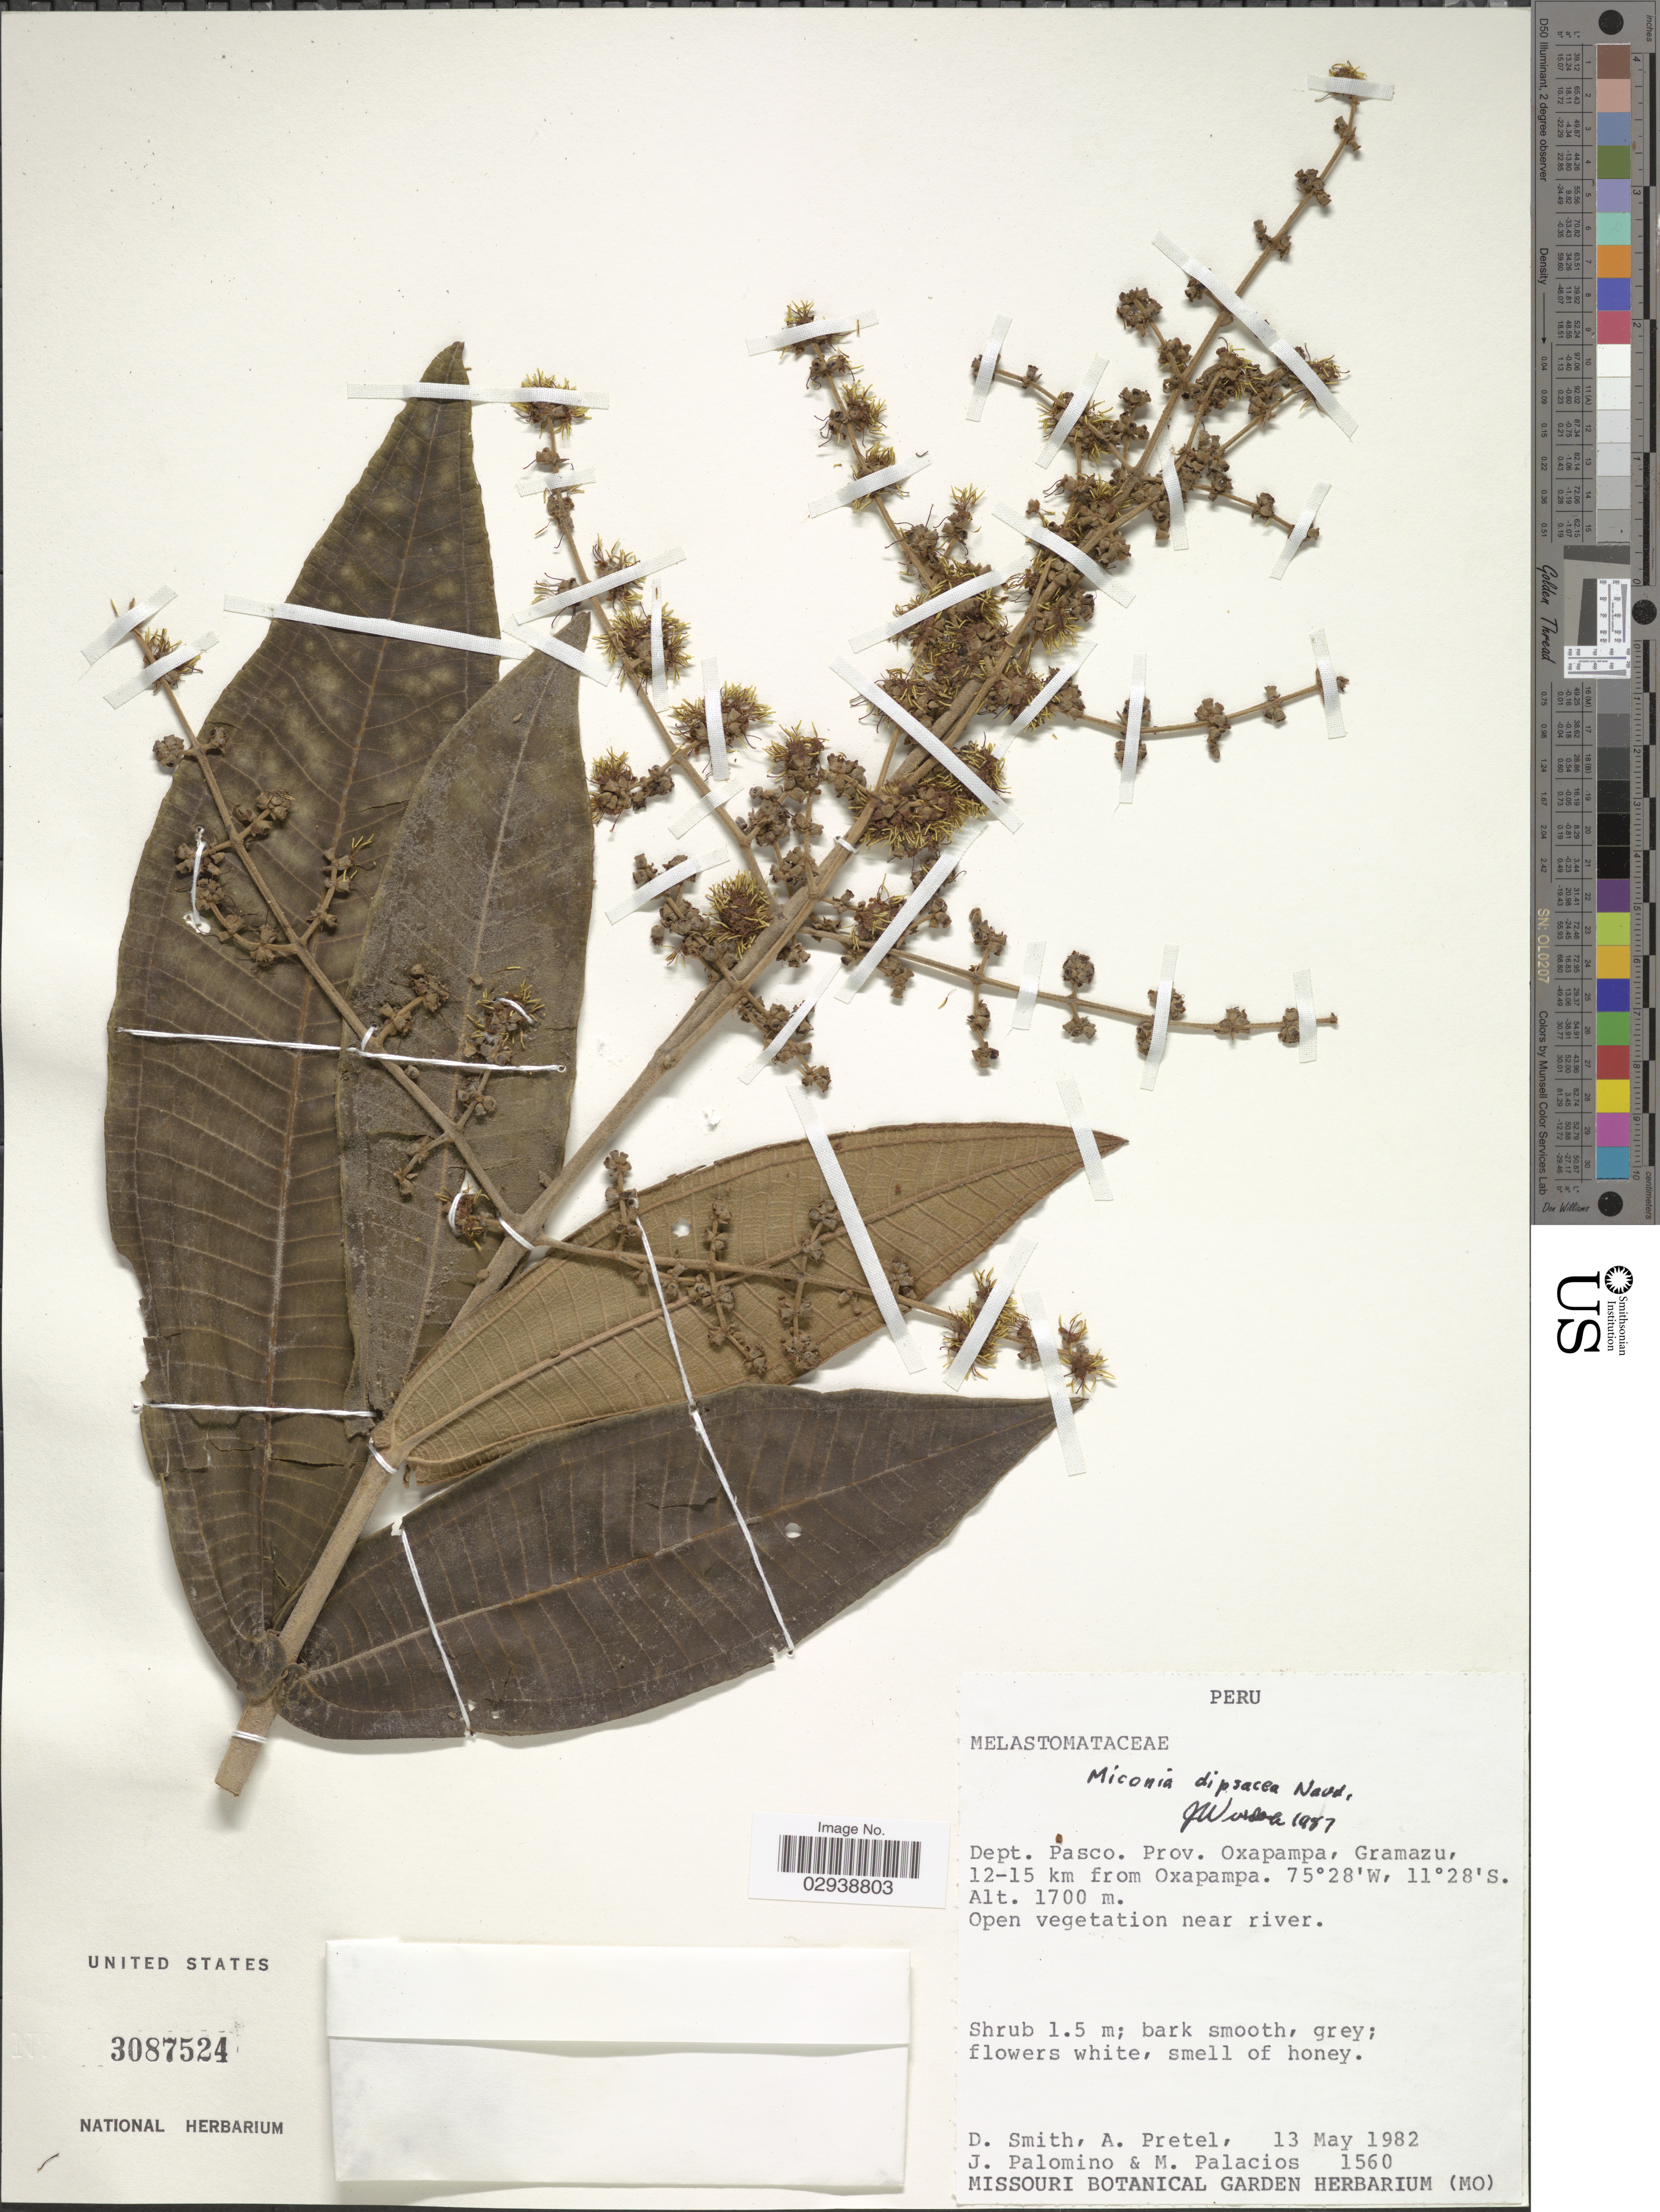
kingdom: Plantae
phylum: Tracheophyta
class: Magnoliopsida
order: Myrtales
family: Melastomataceae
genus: Miconia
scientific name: Miconia dipsacea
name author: Naudin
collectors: D. Smith, A. Pretel, J. Palomino & M. Palacios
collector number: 1560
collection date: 1982-05-13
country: Peru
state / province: Pasco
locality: Dept. Pasco, Prov. Oxapampa, Gramazu, 12-15 km from Oxapampa.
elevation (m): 1700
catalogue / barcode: US 3087524